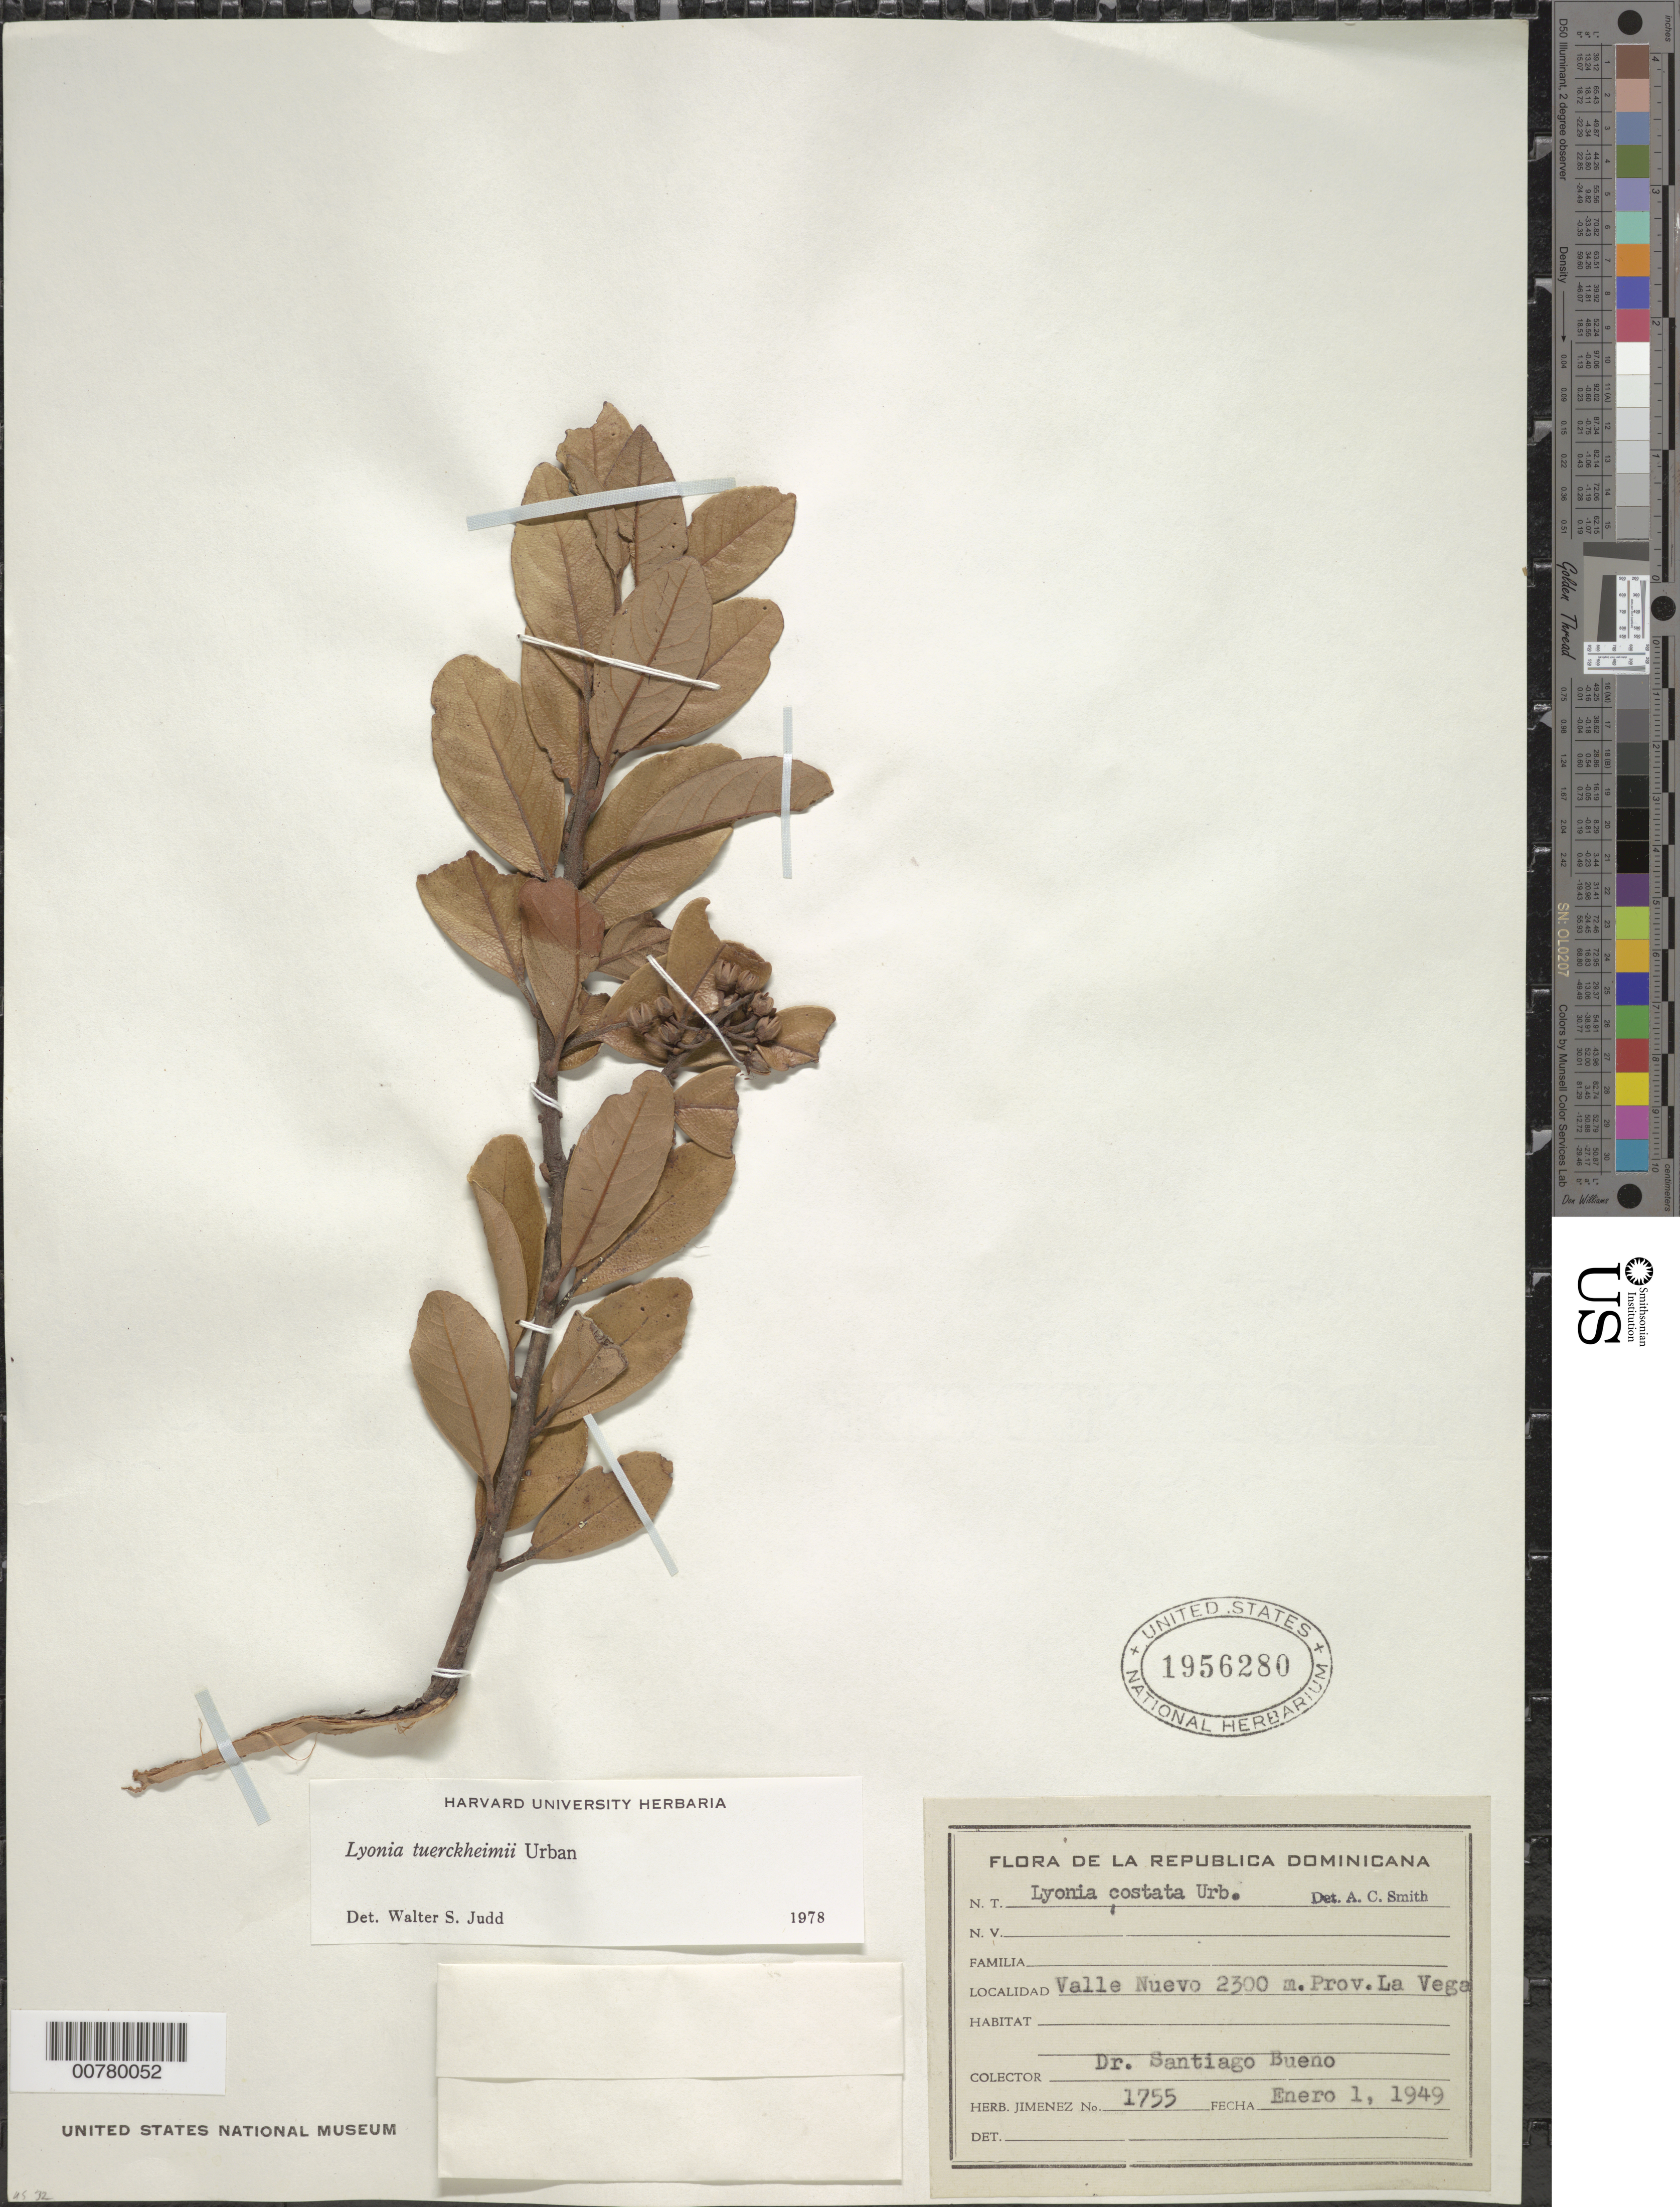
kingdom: Plantae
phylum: Tracheophyta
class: Magnoliopsida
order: Ericales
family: Ericaceae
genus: Lyonia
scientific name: Lyonia tuerckheimii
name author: Urb.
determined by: Judd, Walter S.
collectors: S. Bueno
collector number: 1755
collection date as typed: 01 Jan 1949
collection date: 1949-01-01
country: Dominican Republic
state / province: La Vega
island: Hispaniola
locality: Valle Nuevo.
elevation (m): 2300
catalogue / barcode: US 1956280